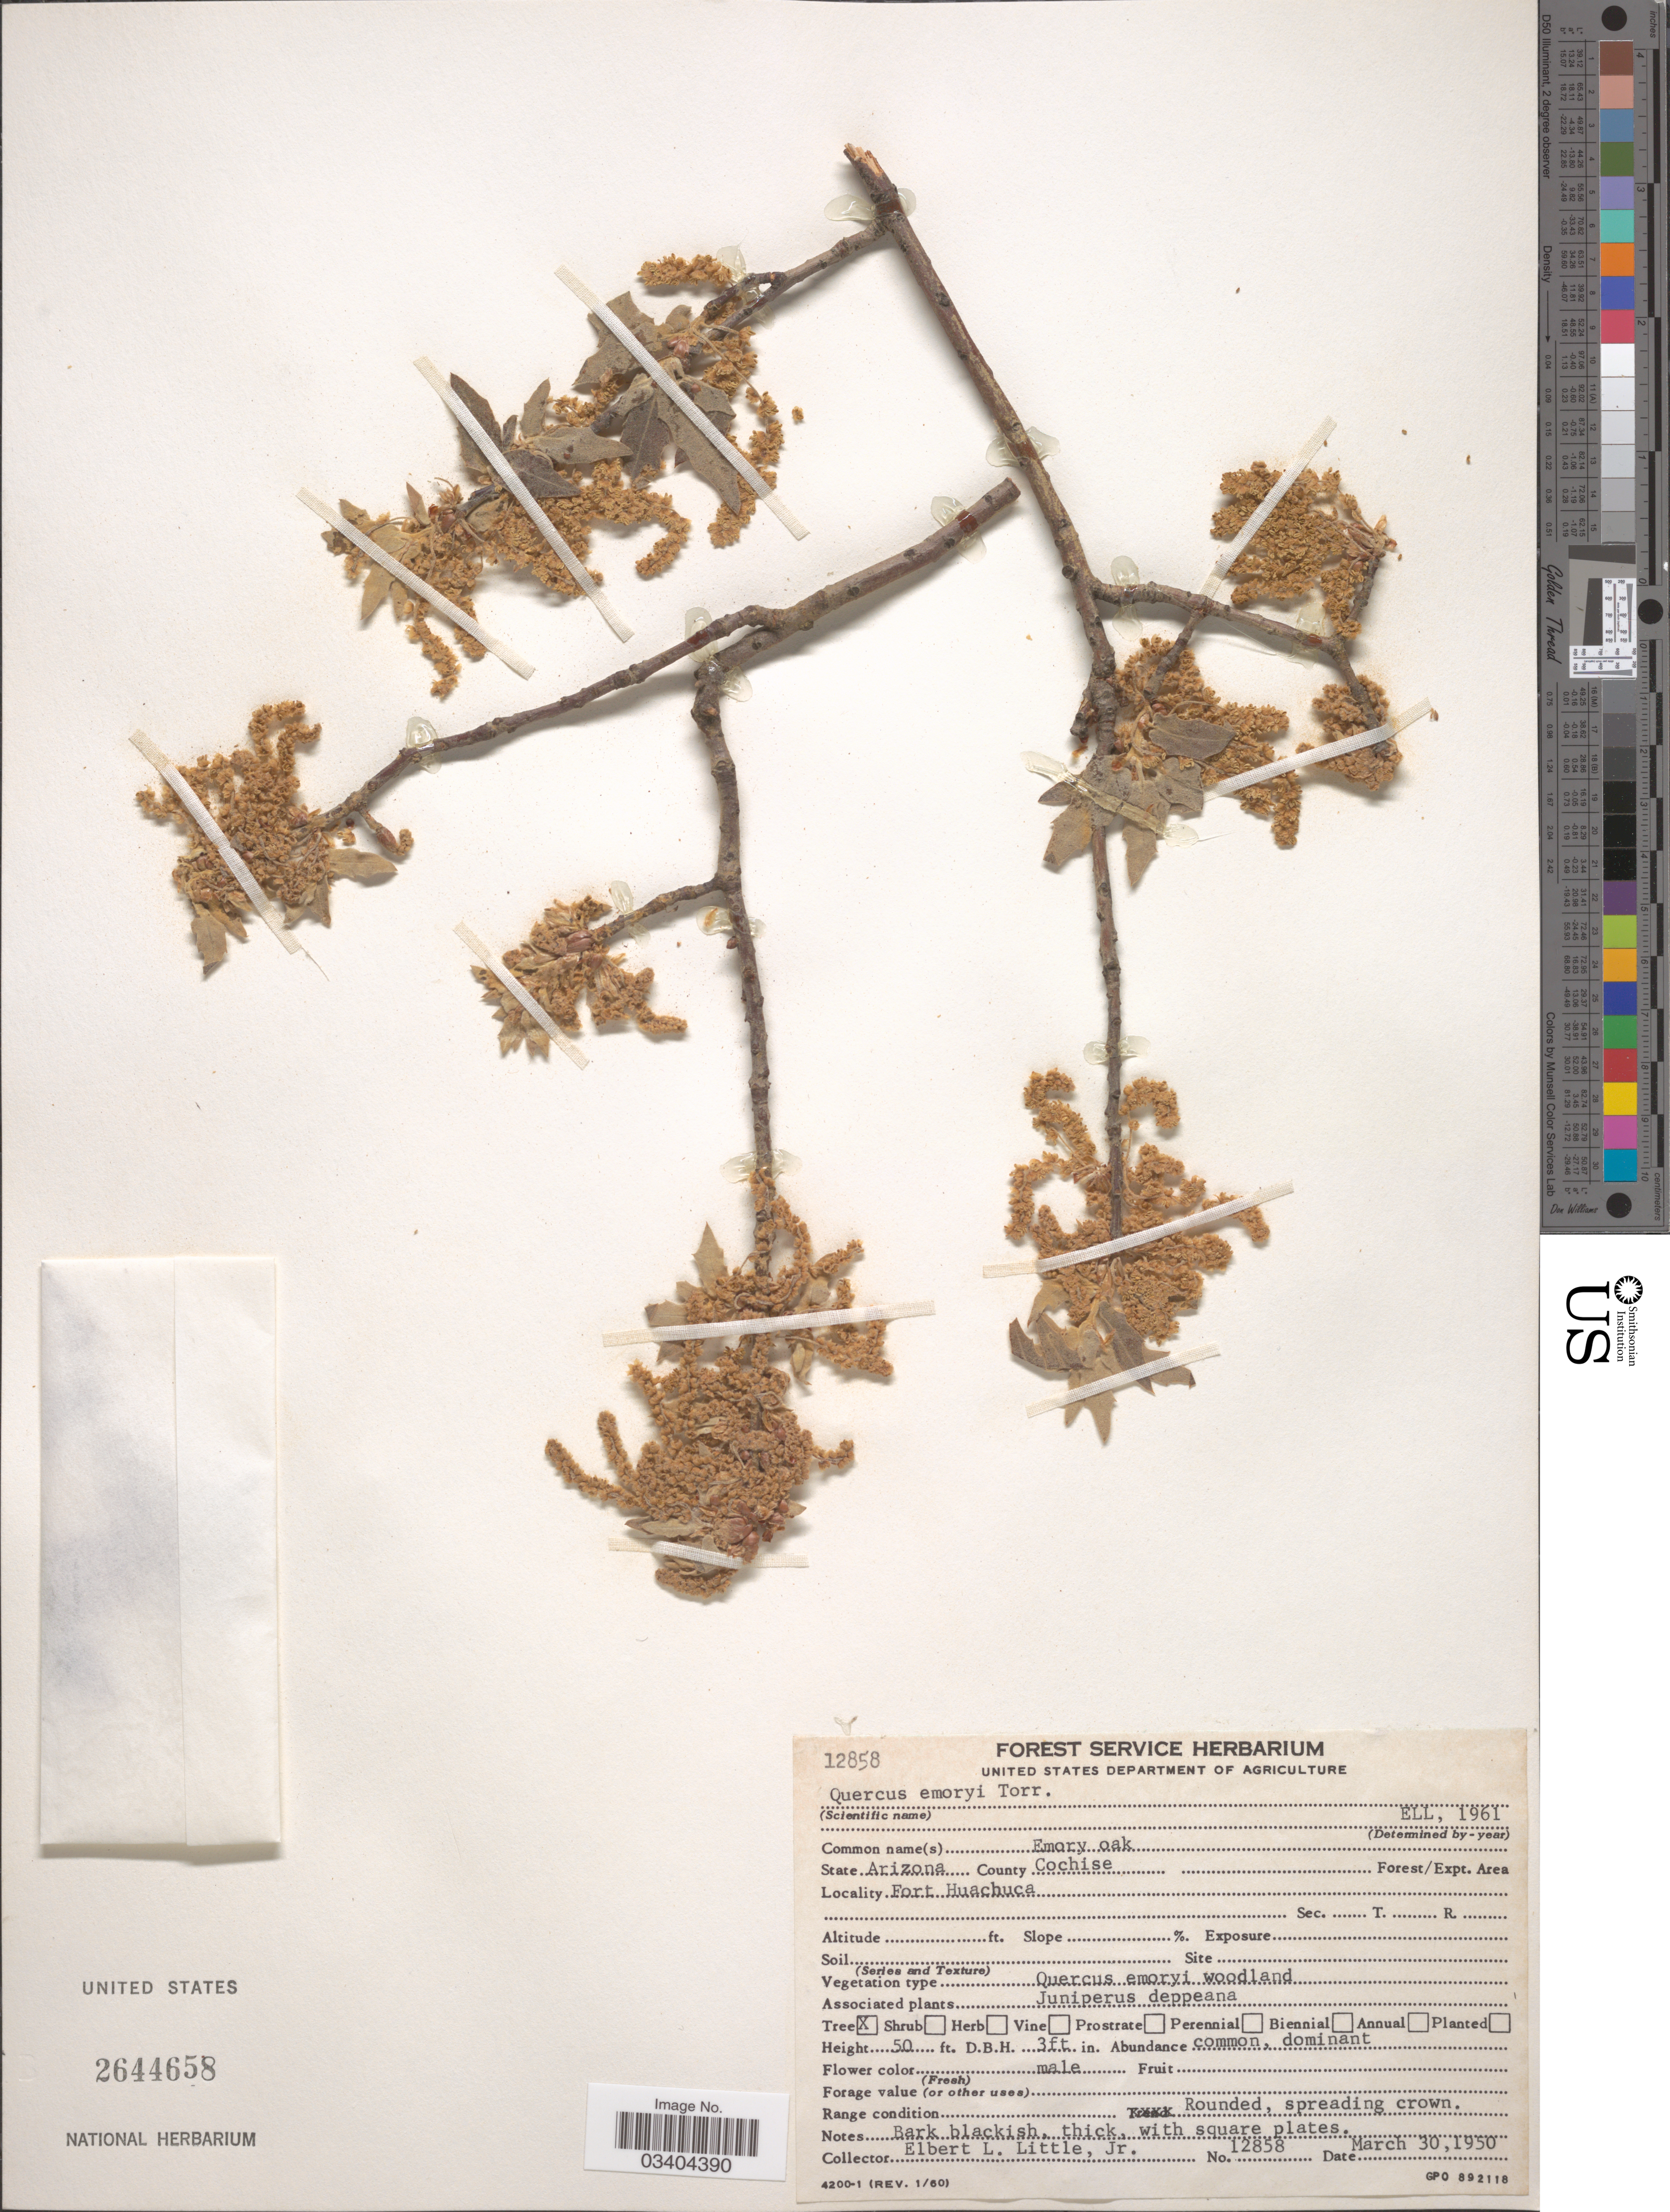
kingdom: Plantae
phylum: Tracheophyta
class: Magnoliopsida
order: Fagales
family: Fagaceae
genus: Quercus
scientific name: Quercus emoryi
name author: Torr. in Emory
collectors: E. L. Little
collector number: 12858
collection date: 1950-03-30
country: United States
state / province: Arizona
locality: County Cochise, Fort Huachuca.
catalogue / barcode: US 2644658